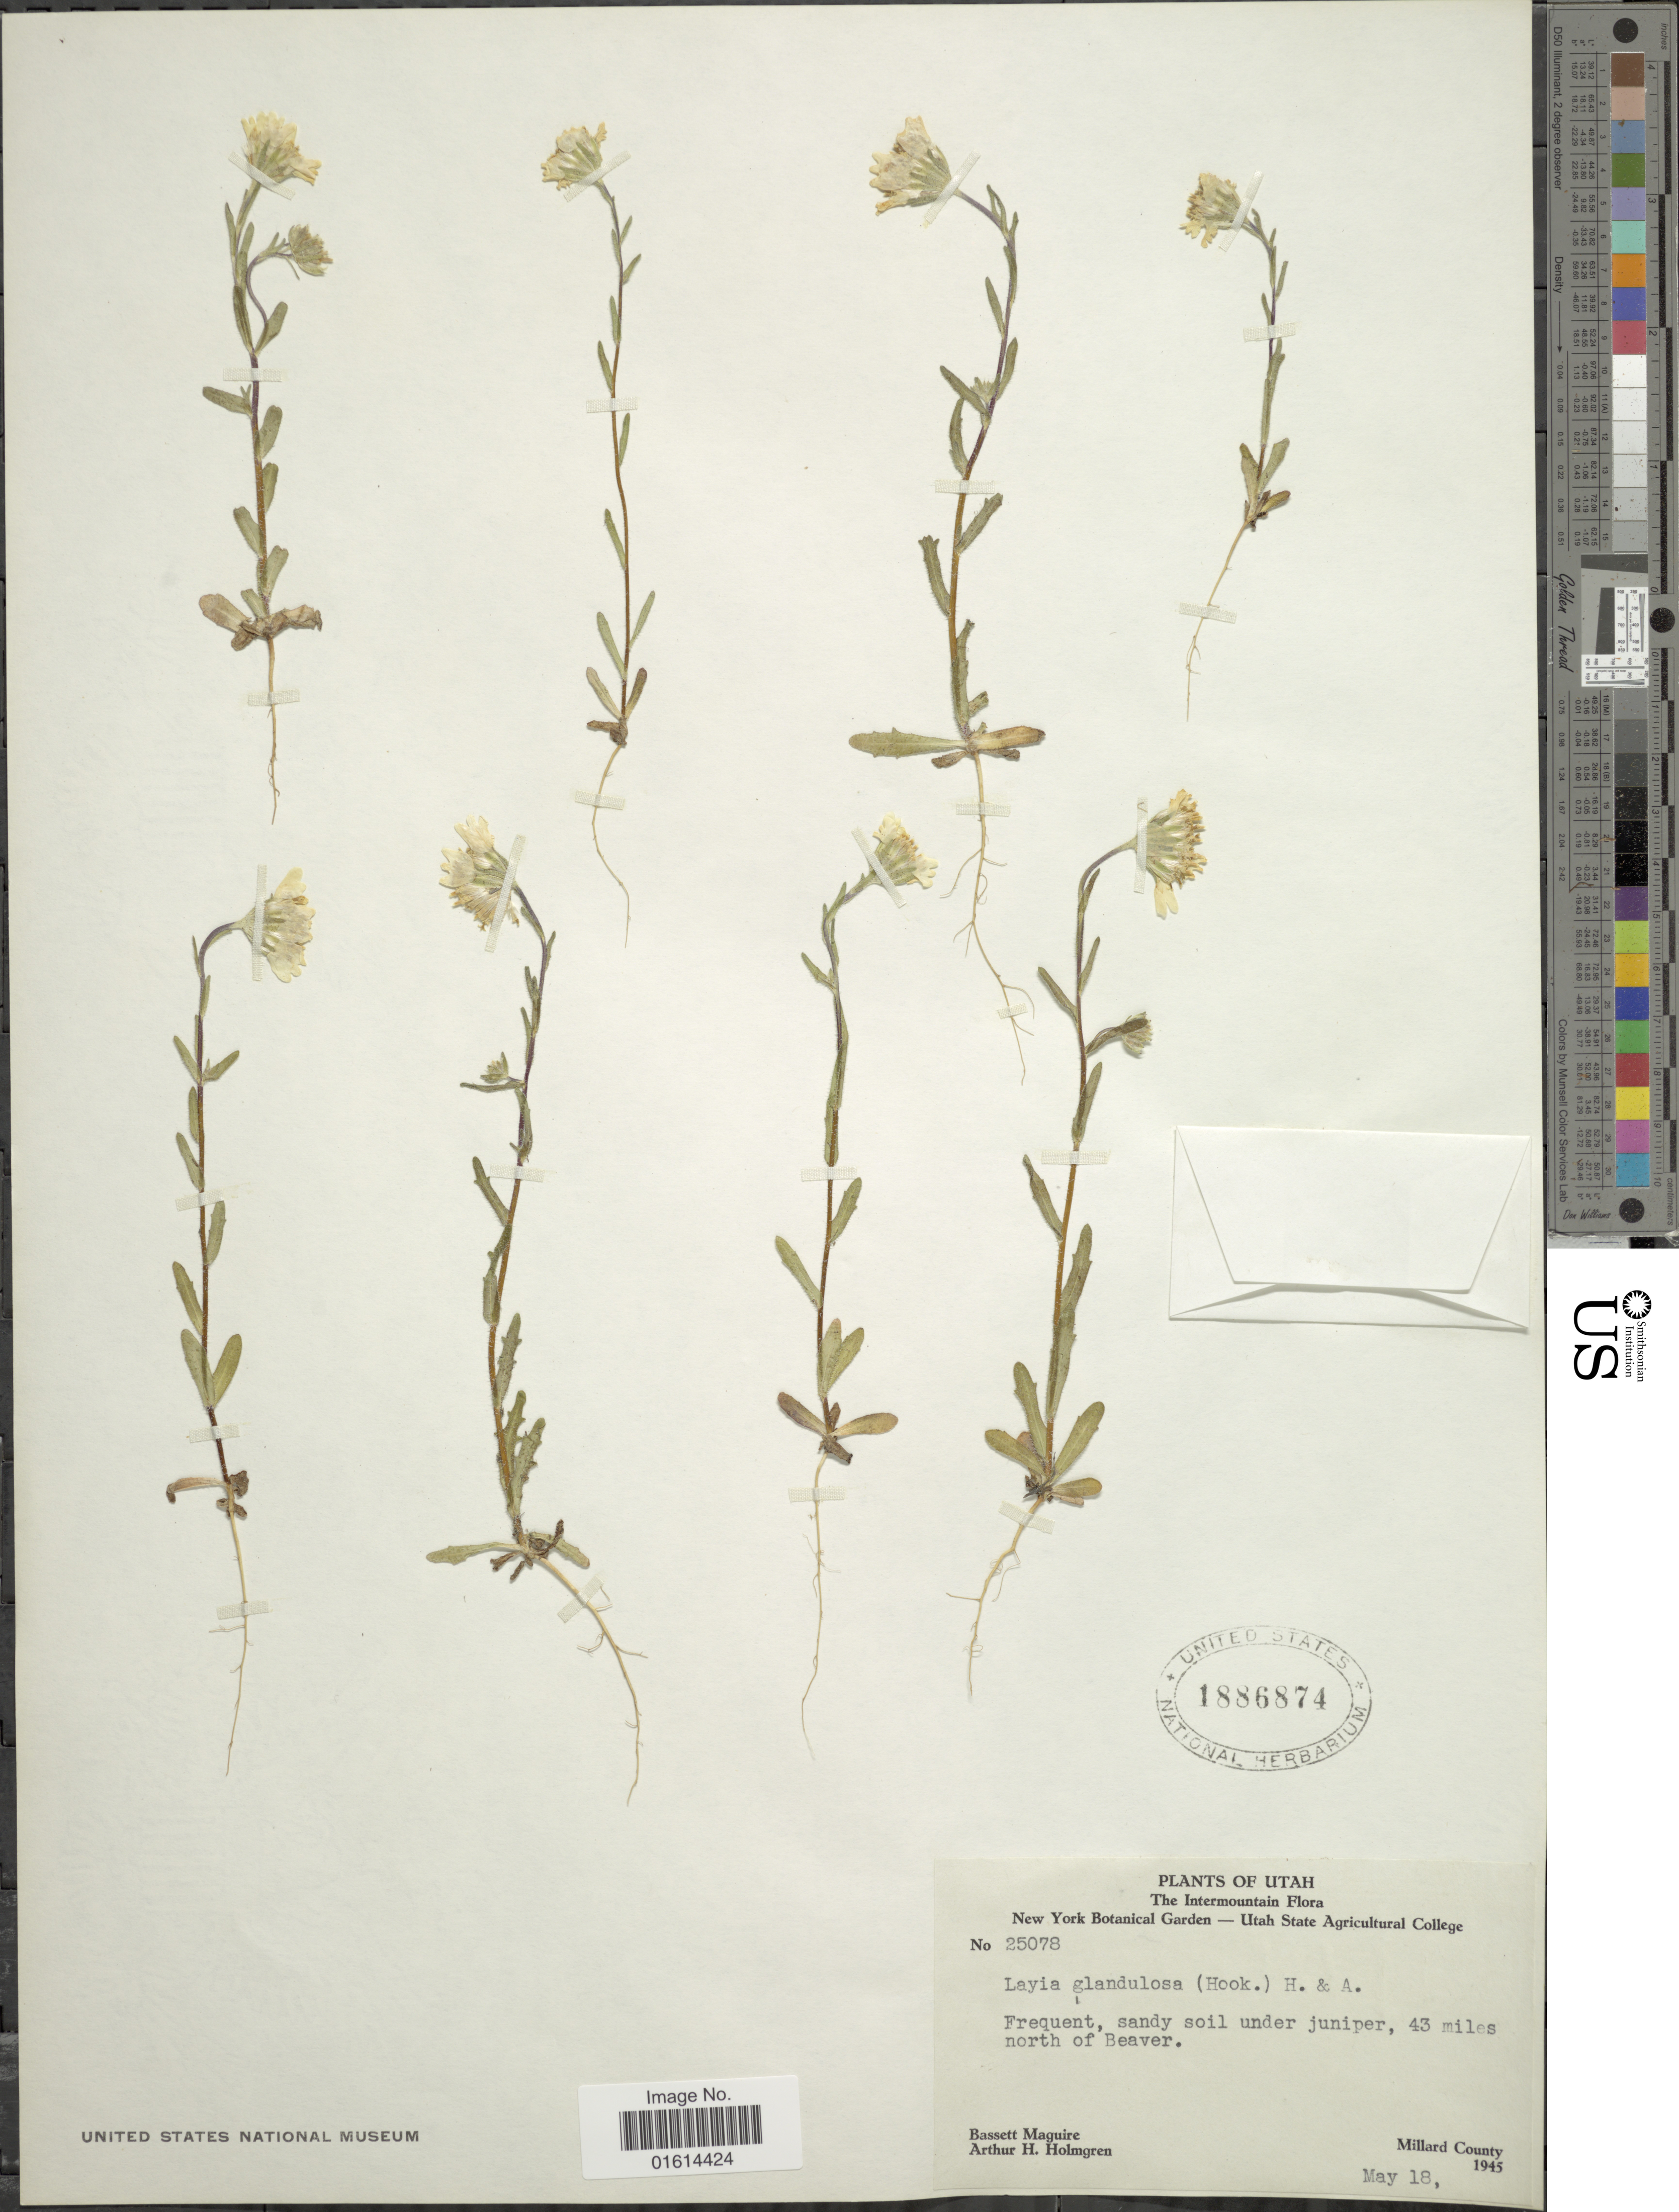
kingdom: Plantae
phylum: Tracheophyta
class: Magnoliopsida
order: Asterales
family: Asteraceae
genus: Layia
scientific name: Layia glandulosa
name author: Hook. & Arn.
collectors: B. Maguire & A. H. Holmgren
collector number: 25078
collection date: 1945-05-18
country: United States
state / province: Utah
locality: Intermountain, 43 miles north of Beaver, Millard County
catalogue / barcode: US 1886874